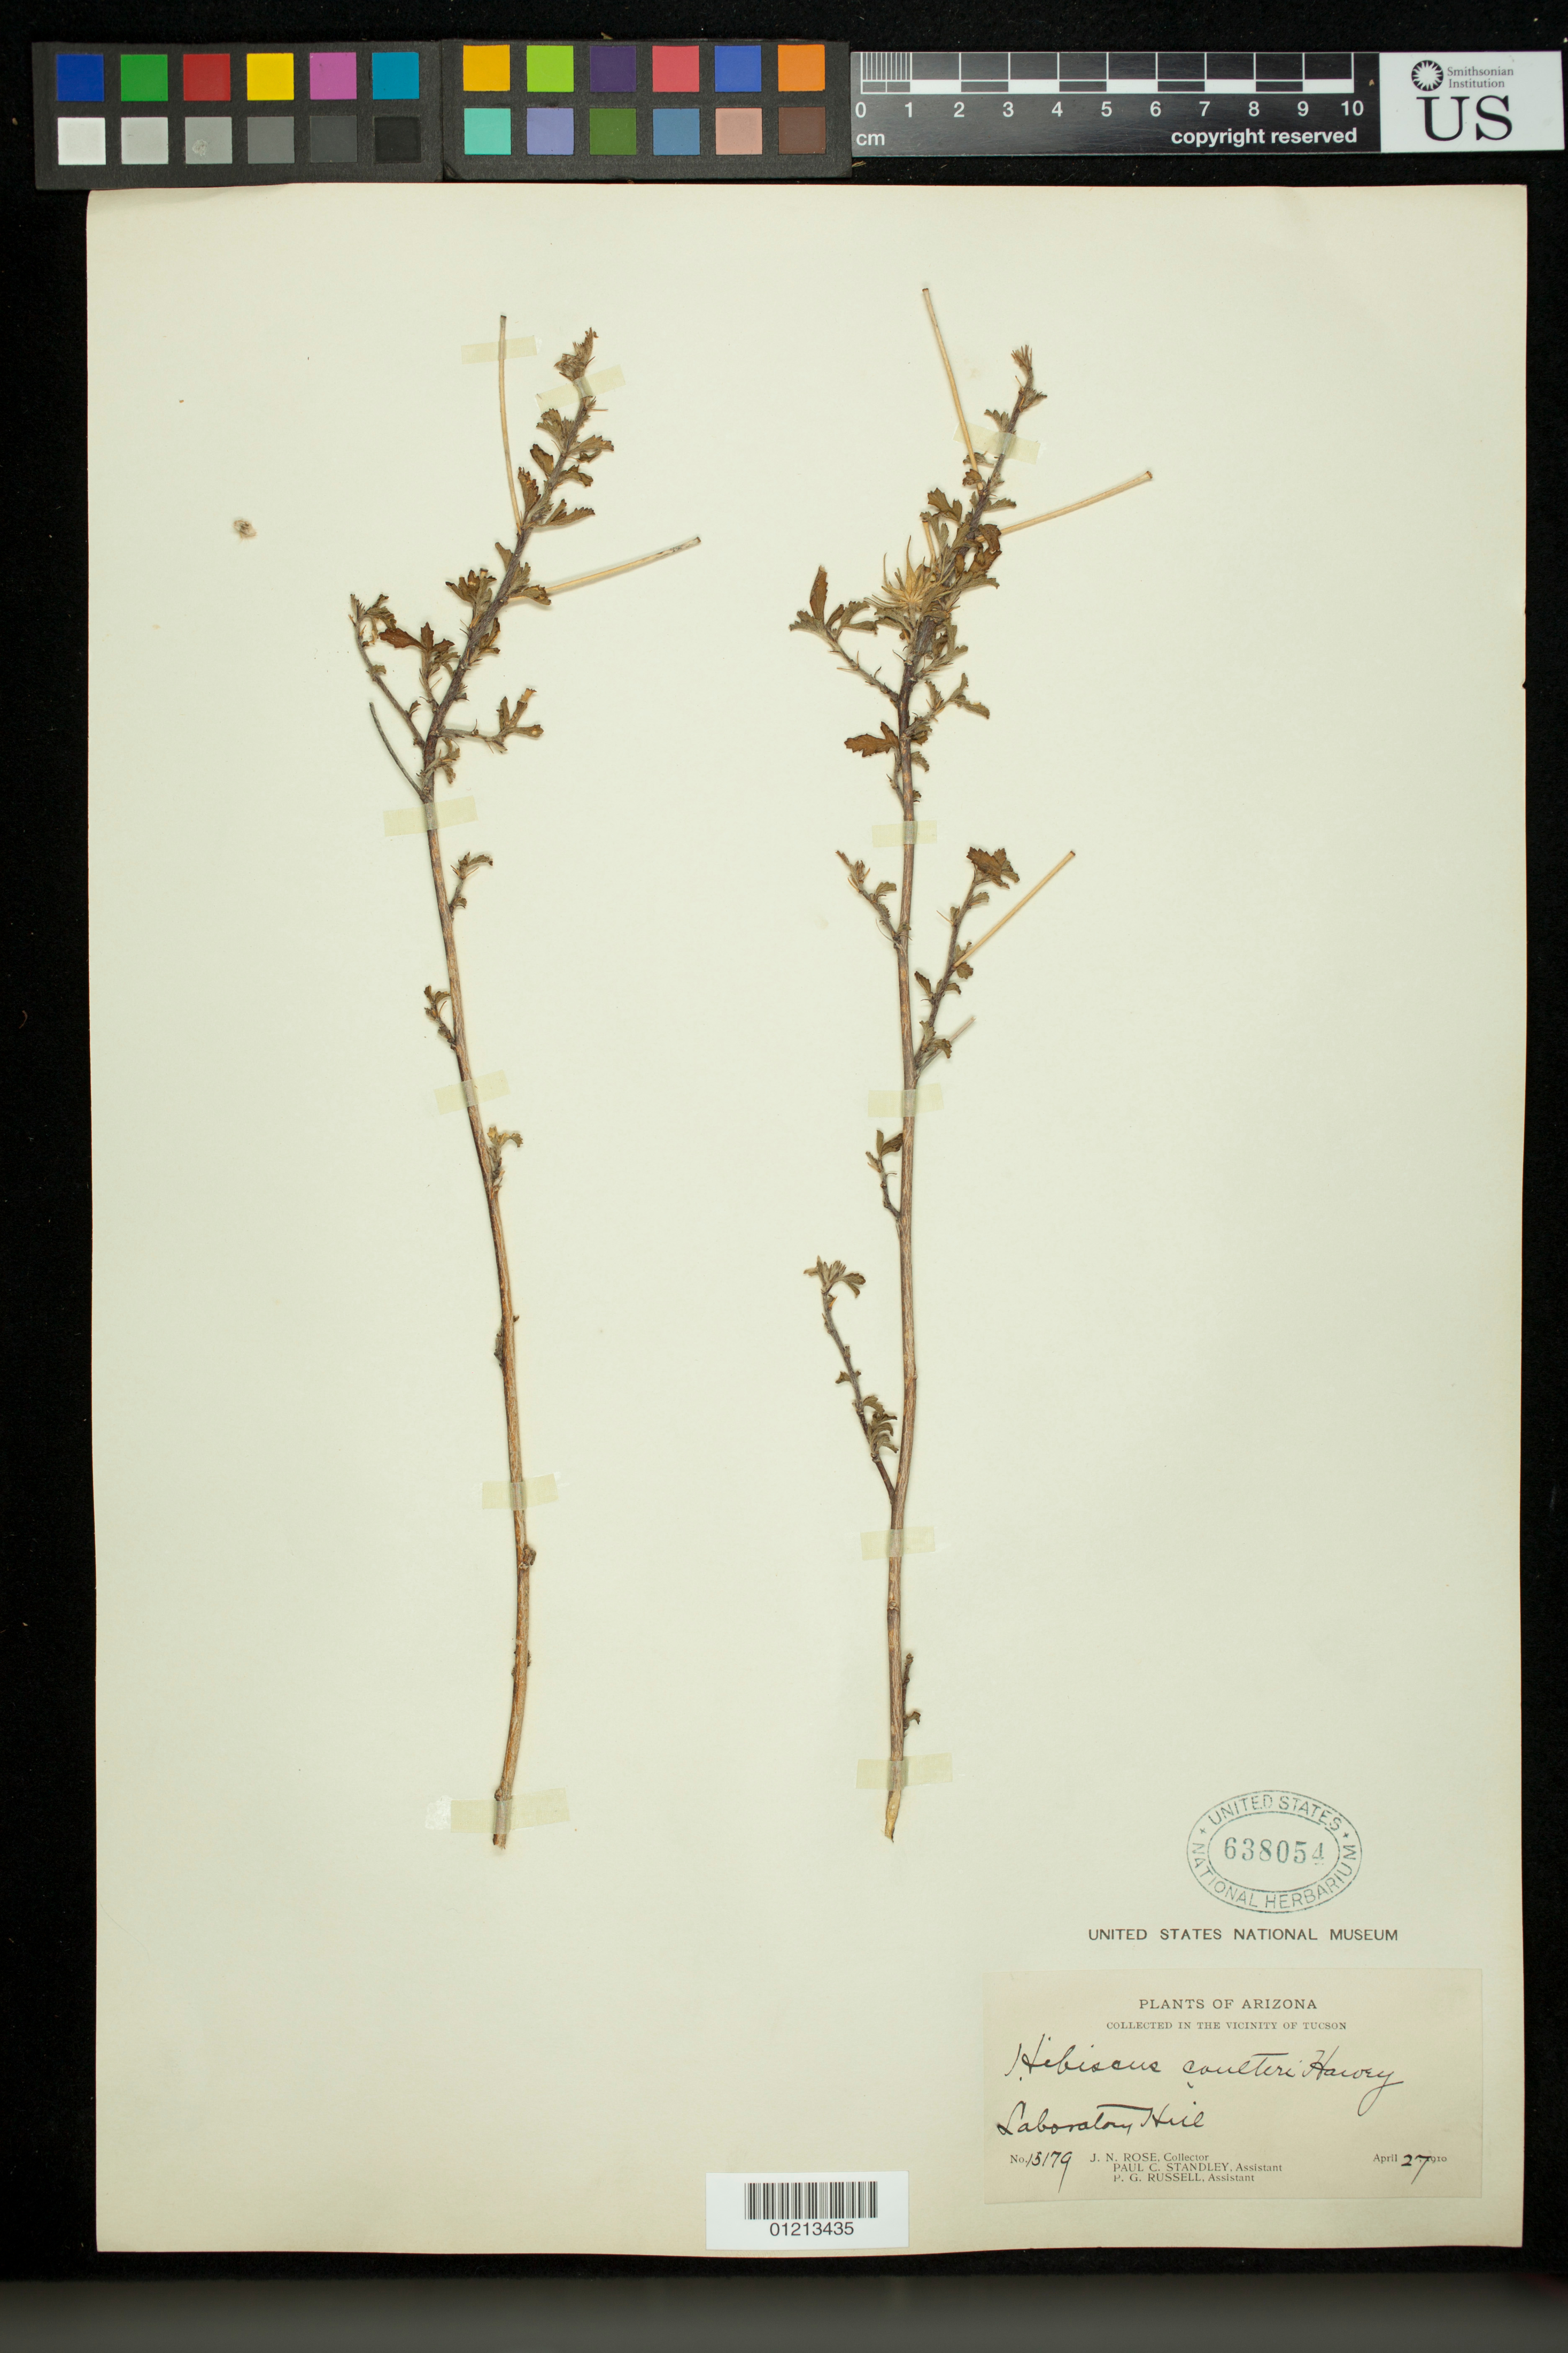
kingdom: Plantae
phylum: Tracheophyta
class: Magnoliopsida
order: Malvales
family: Malvaceae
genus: Hibiscus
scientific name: Hibiscus coulteri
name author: Harv. ex A. Gray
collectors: J. N. Rose, P. C. Standley & P. G. Russell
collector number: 15179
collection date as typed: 27 Apr 1910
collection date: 1910-04-27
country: United States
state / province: Arizona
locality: Collected in the vicinity of Tucson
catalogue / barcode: US 638054